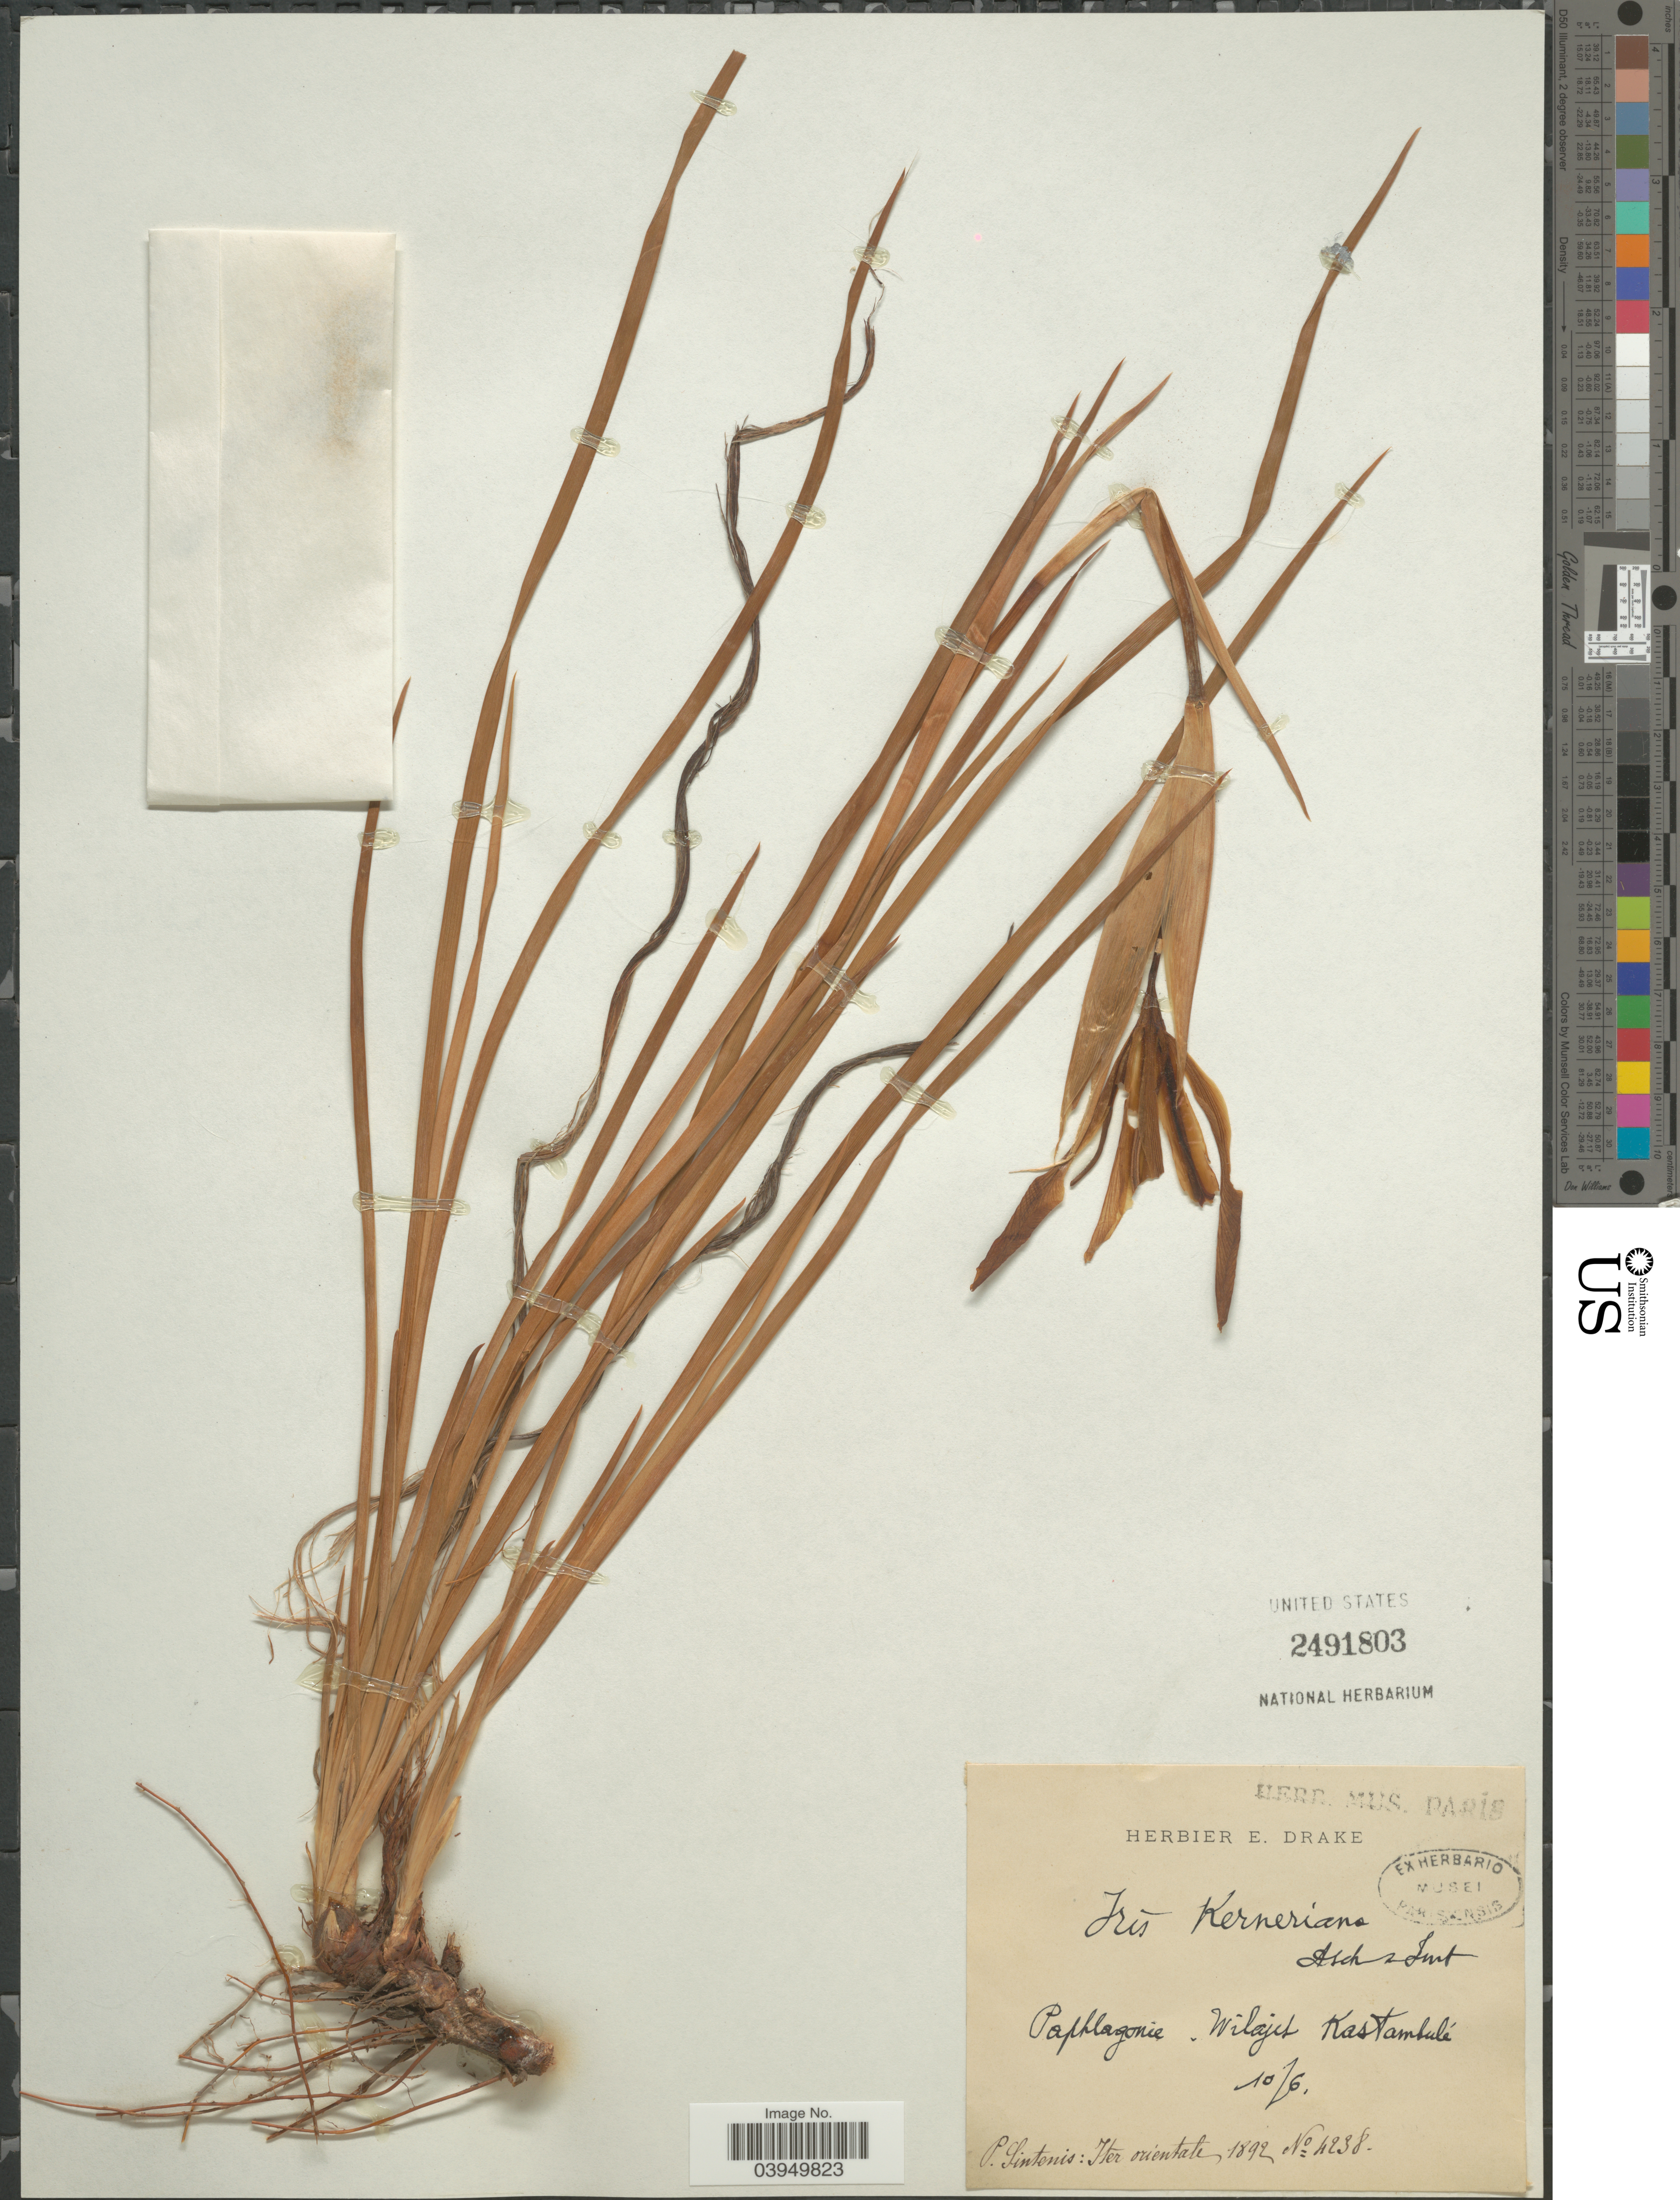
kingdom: Plantae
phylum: Tracheophyta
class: Liliopsida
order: Asparagales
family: Iridaceae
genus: Iris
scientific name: Iris kerneriana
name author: Asch. & Sint. ex Baker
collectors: P. Sintenis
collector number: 4238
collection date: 1892-06-10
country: Turkey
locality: Paphlagonie, Wilajet Kastambulé. Iter orientale.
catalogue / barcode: US 2491803